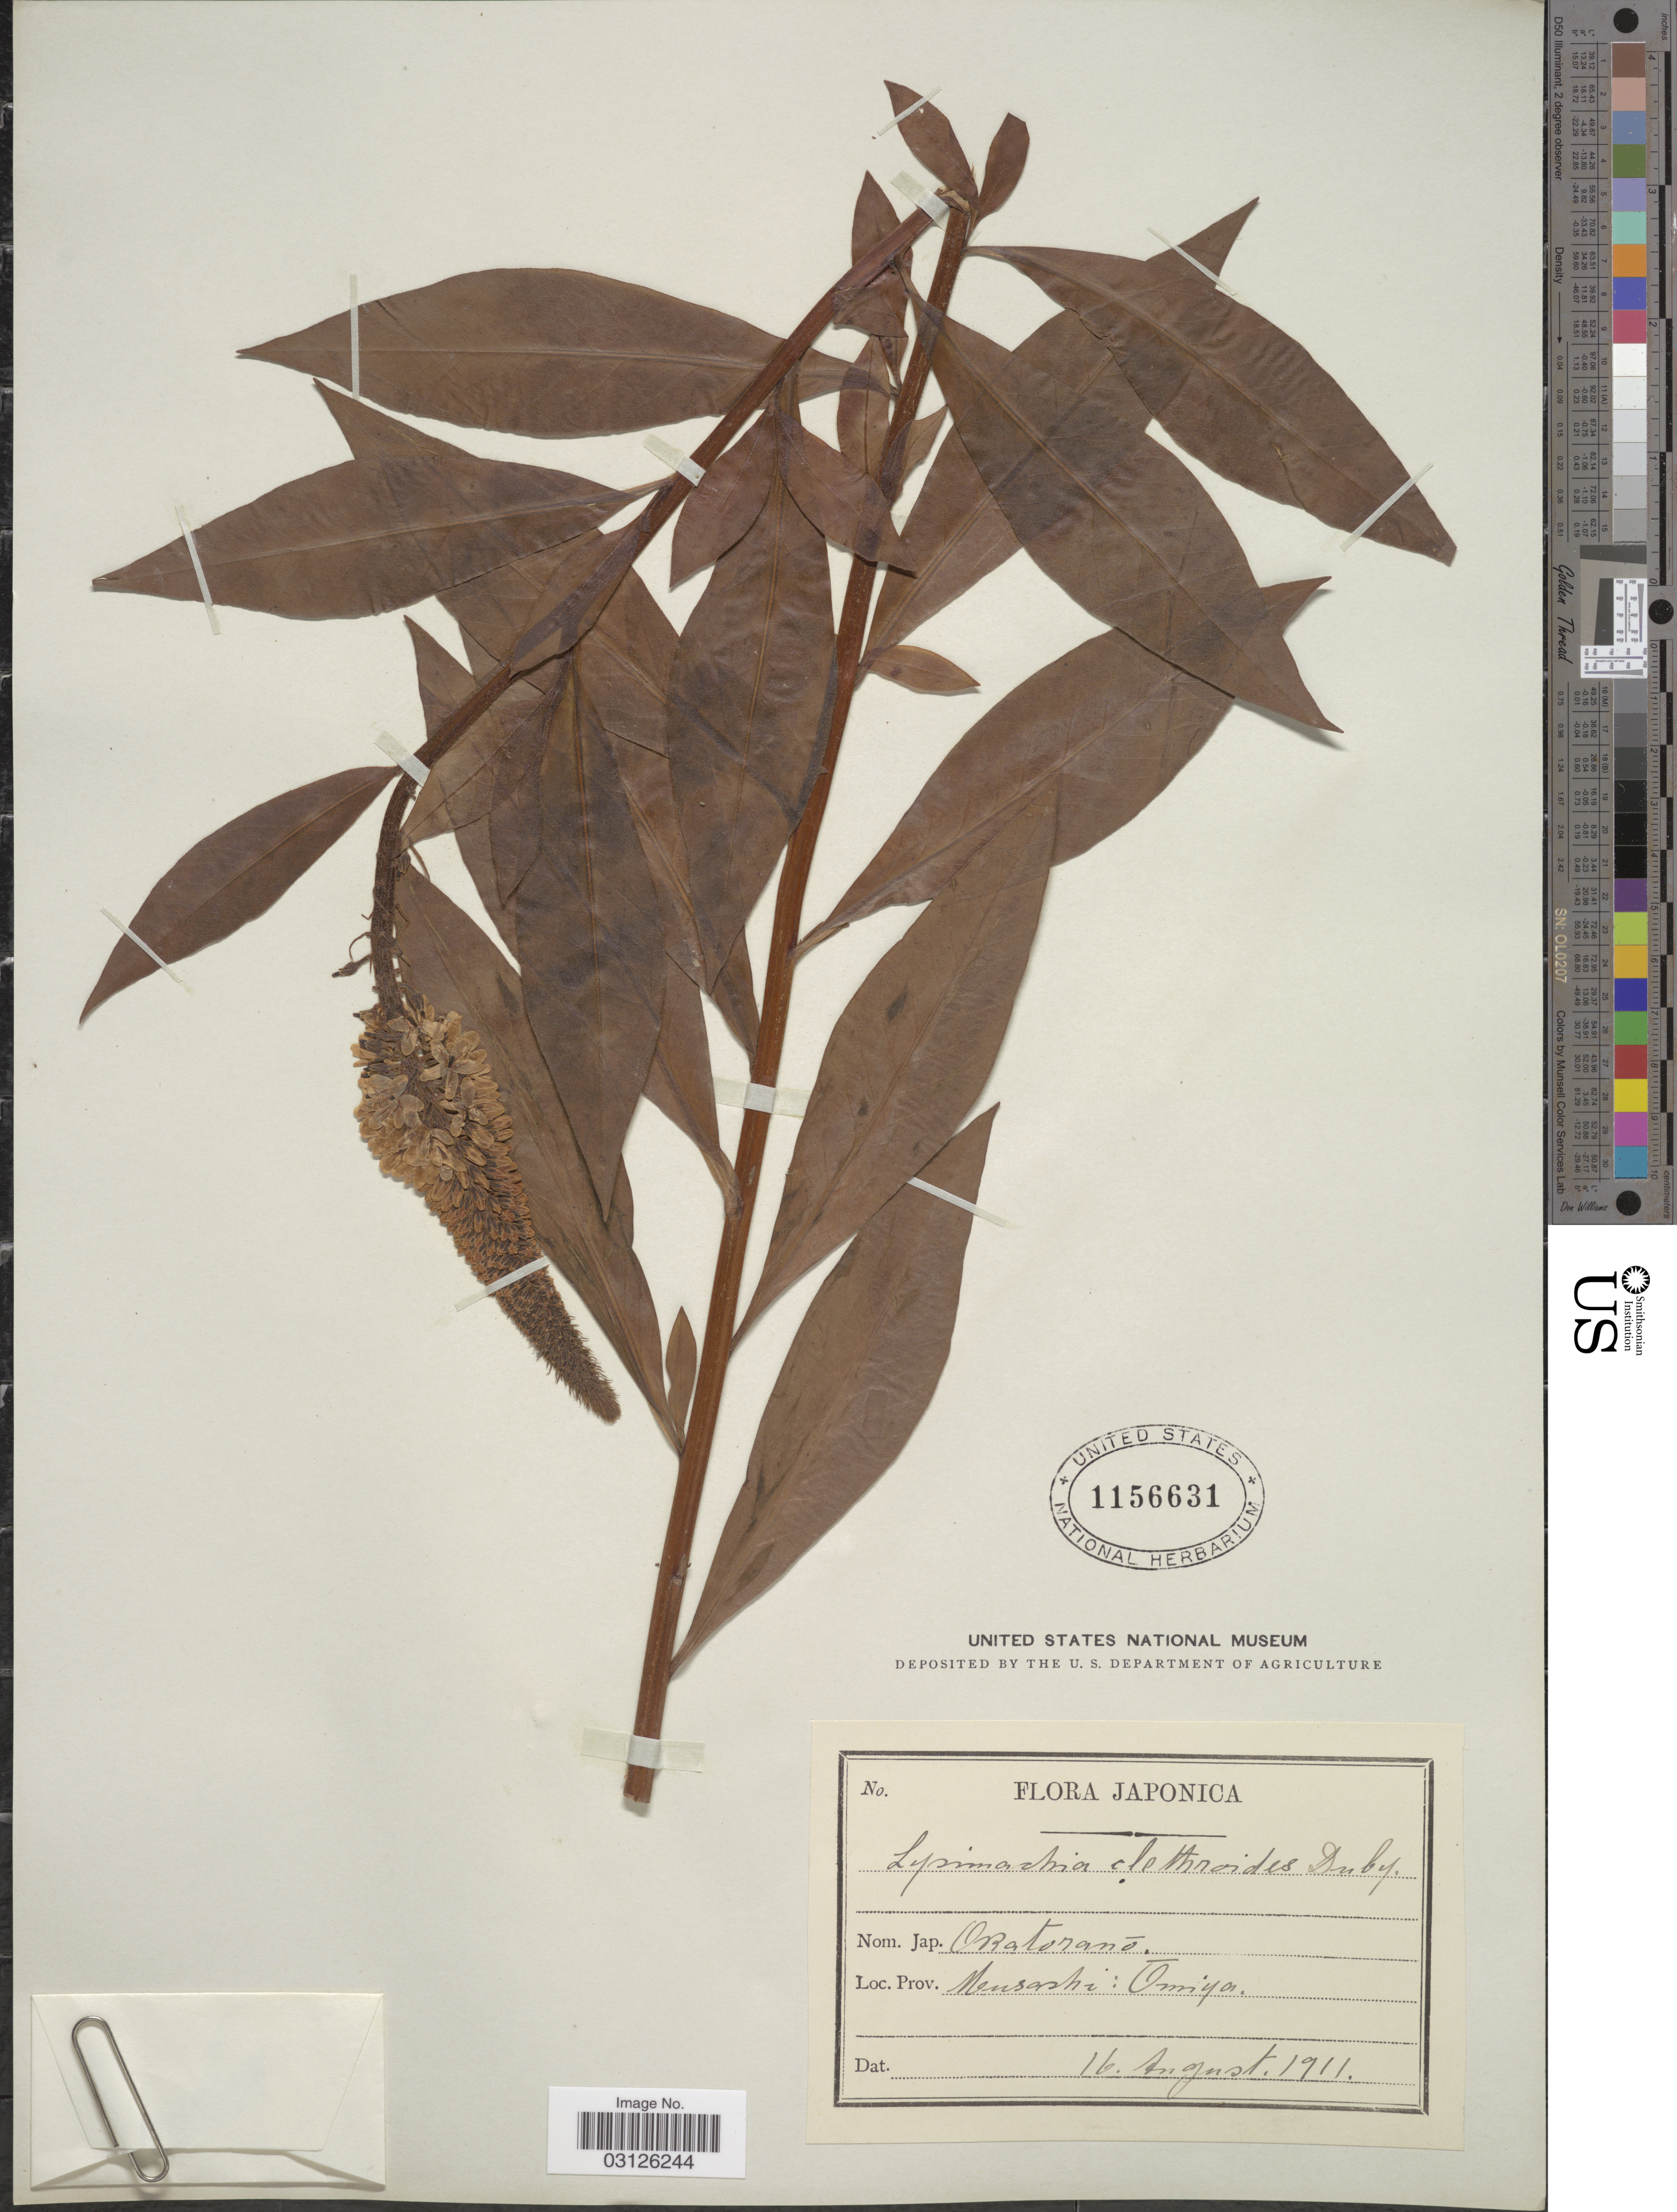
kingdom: Plantae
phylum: Tracheophyta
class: Magnoliopsida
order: Ericales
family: Primulaceae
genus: Lysimachia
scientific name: Lysimachia clethroides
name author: Duby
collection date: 1911-08-16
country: Japan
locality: Musashi: Ōmiya.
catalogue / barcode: US 1156631